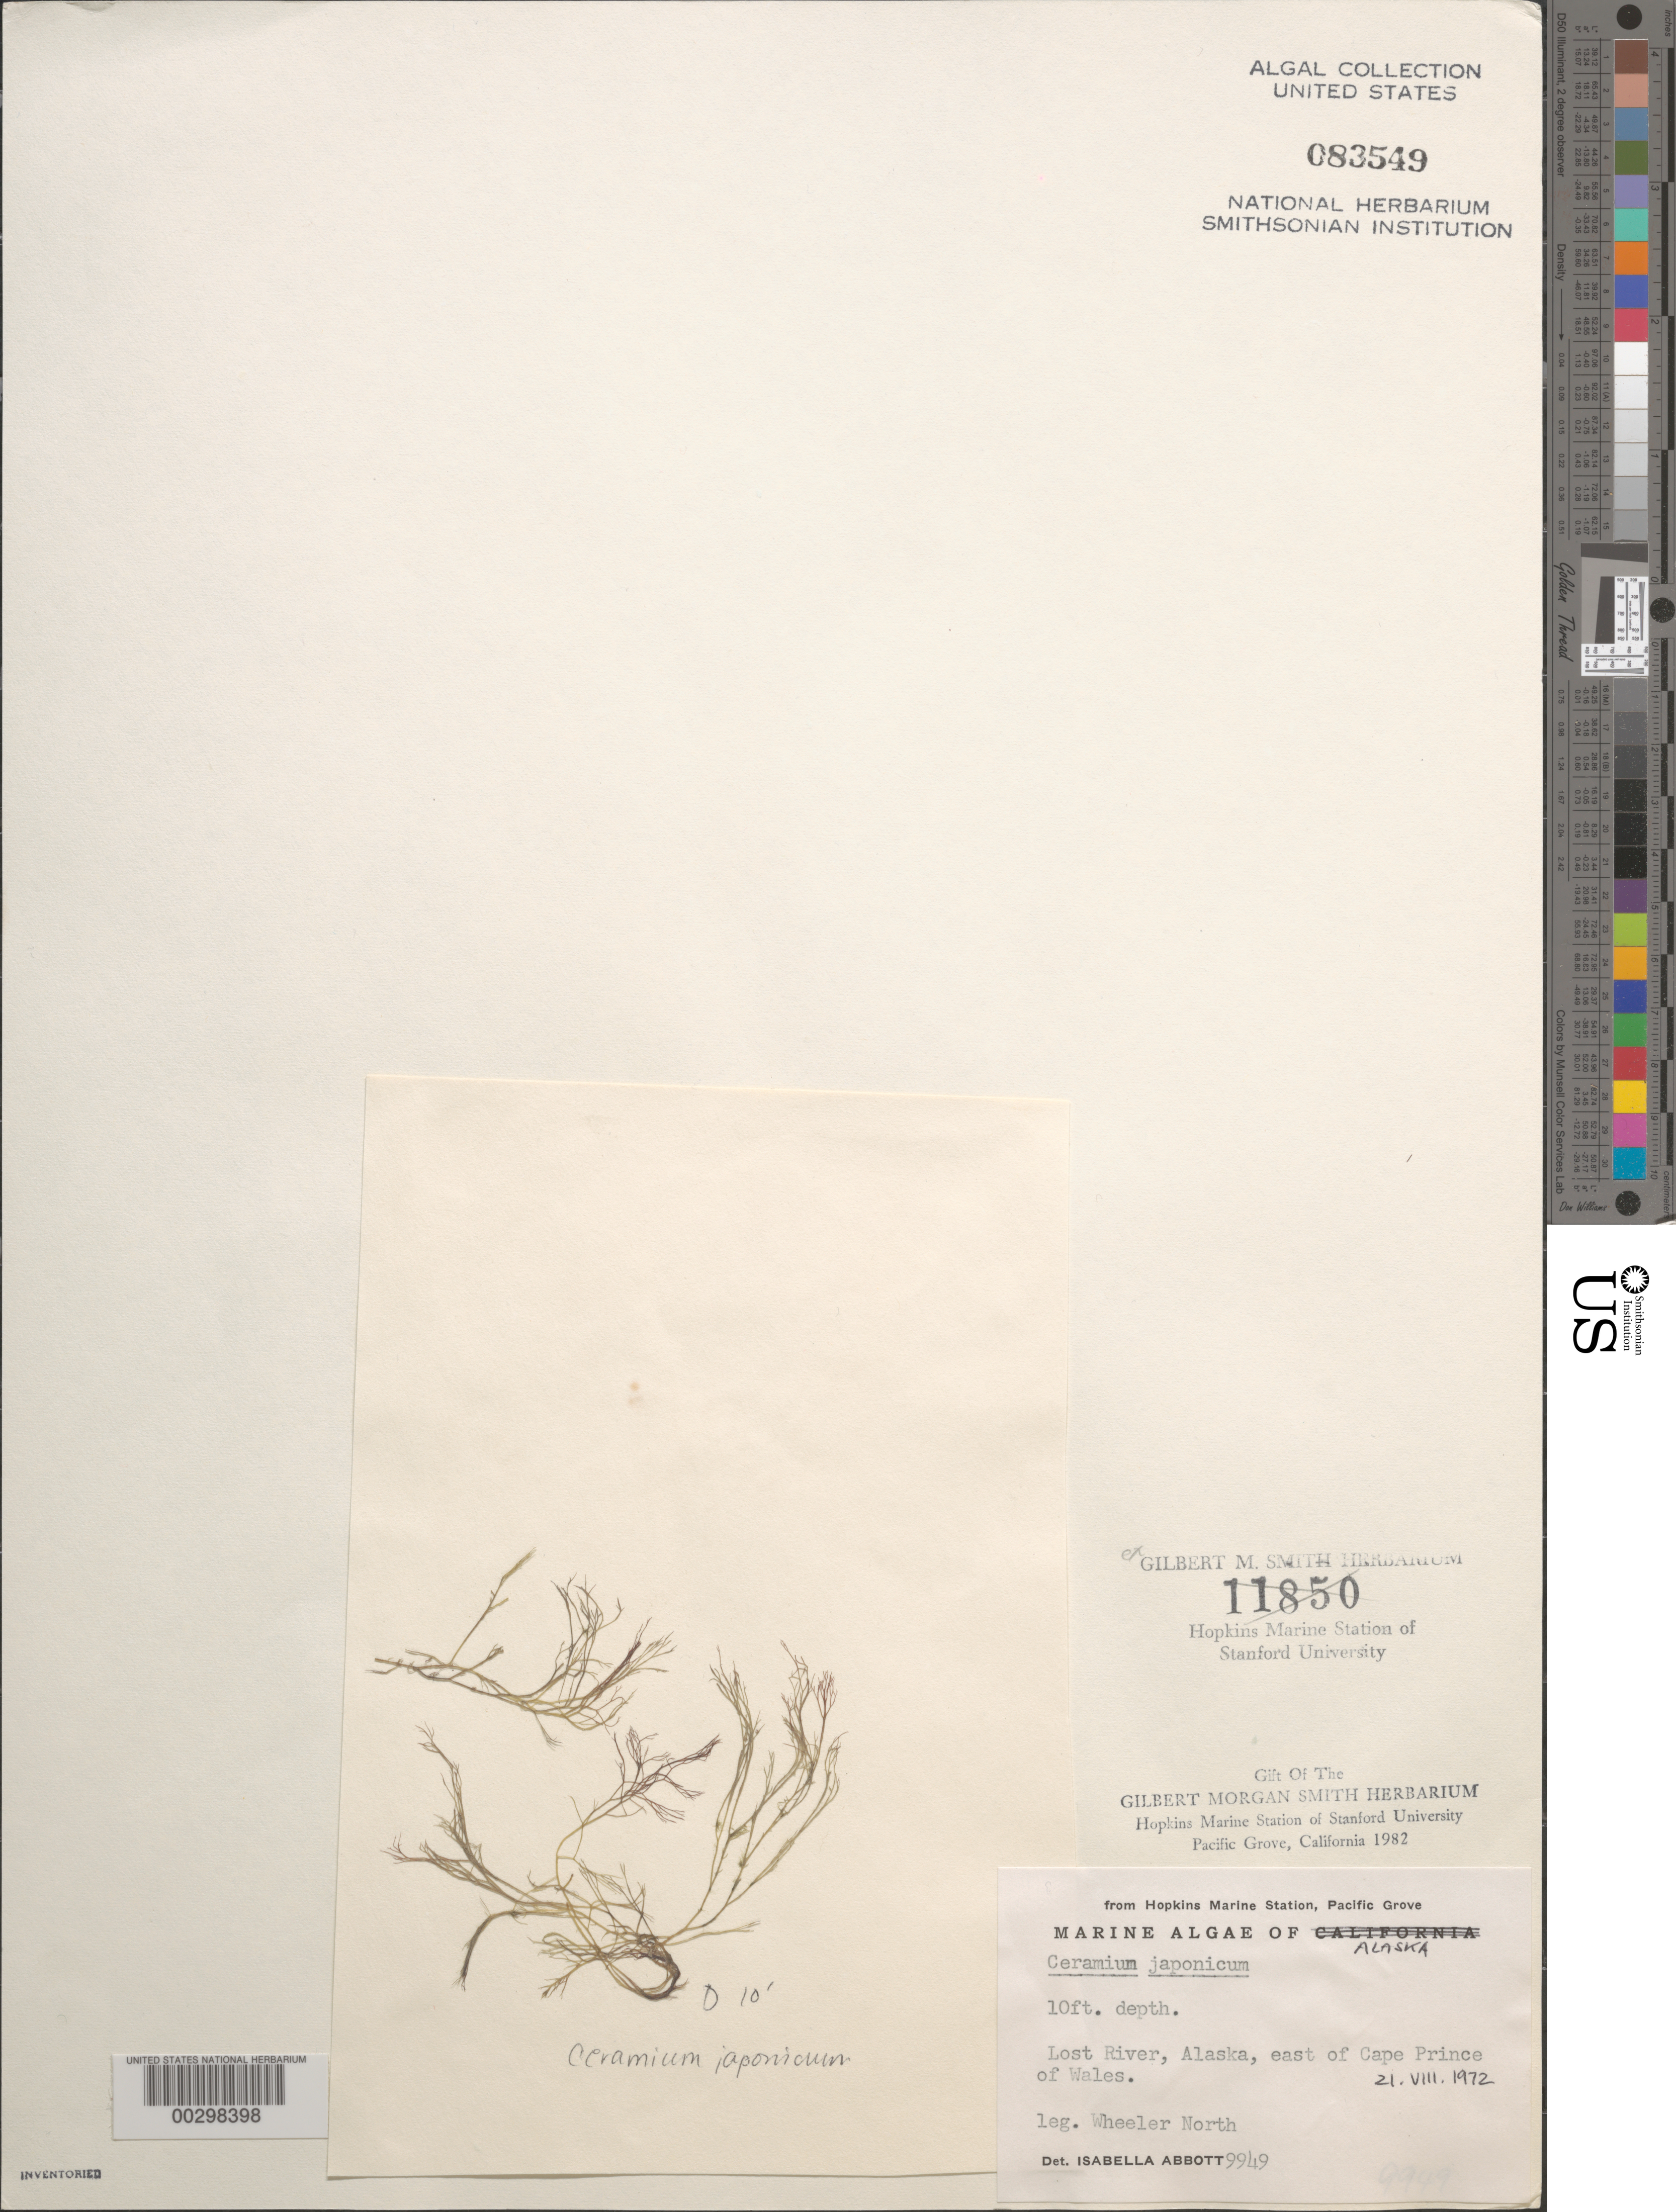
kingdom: Plantae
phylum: Rhodophyta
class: Florideophyceae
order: Ceramiales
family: Ceramiaceae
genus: Ceramium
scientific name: Ceramium japonicum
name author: Okamura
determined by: Abbott, Isabella A.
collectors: W. North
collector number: IAA 9949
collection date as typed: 21 Aug 1972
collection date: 1972-08-21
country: United States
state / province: Alaska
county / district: Nome Division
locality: Lost River, east of Cape Prince of Wales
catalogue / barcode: US 83549